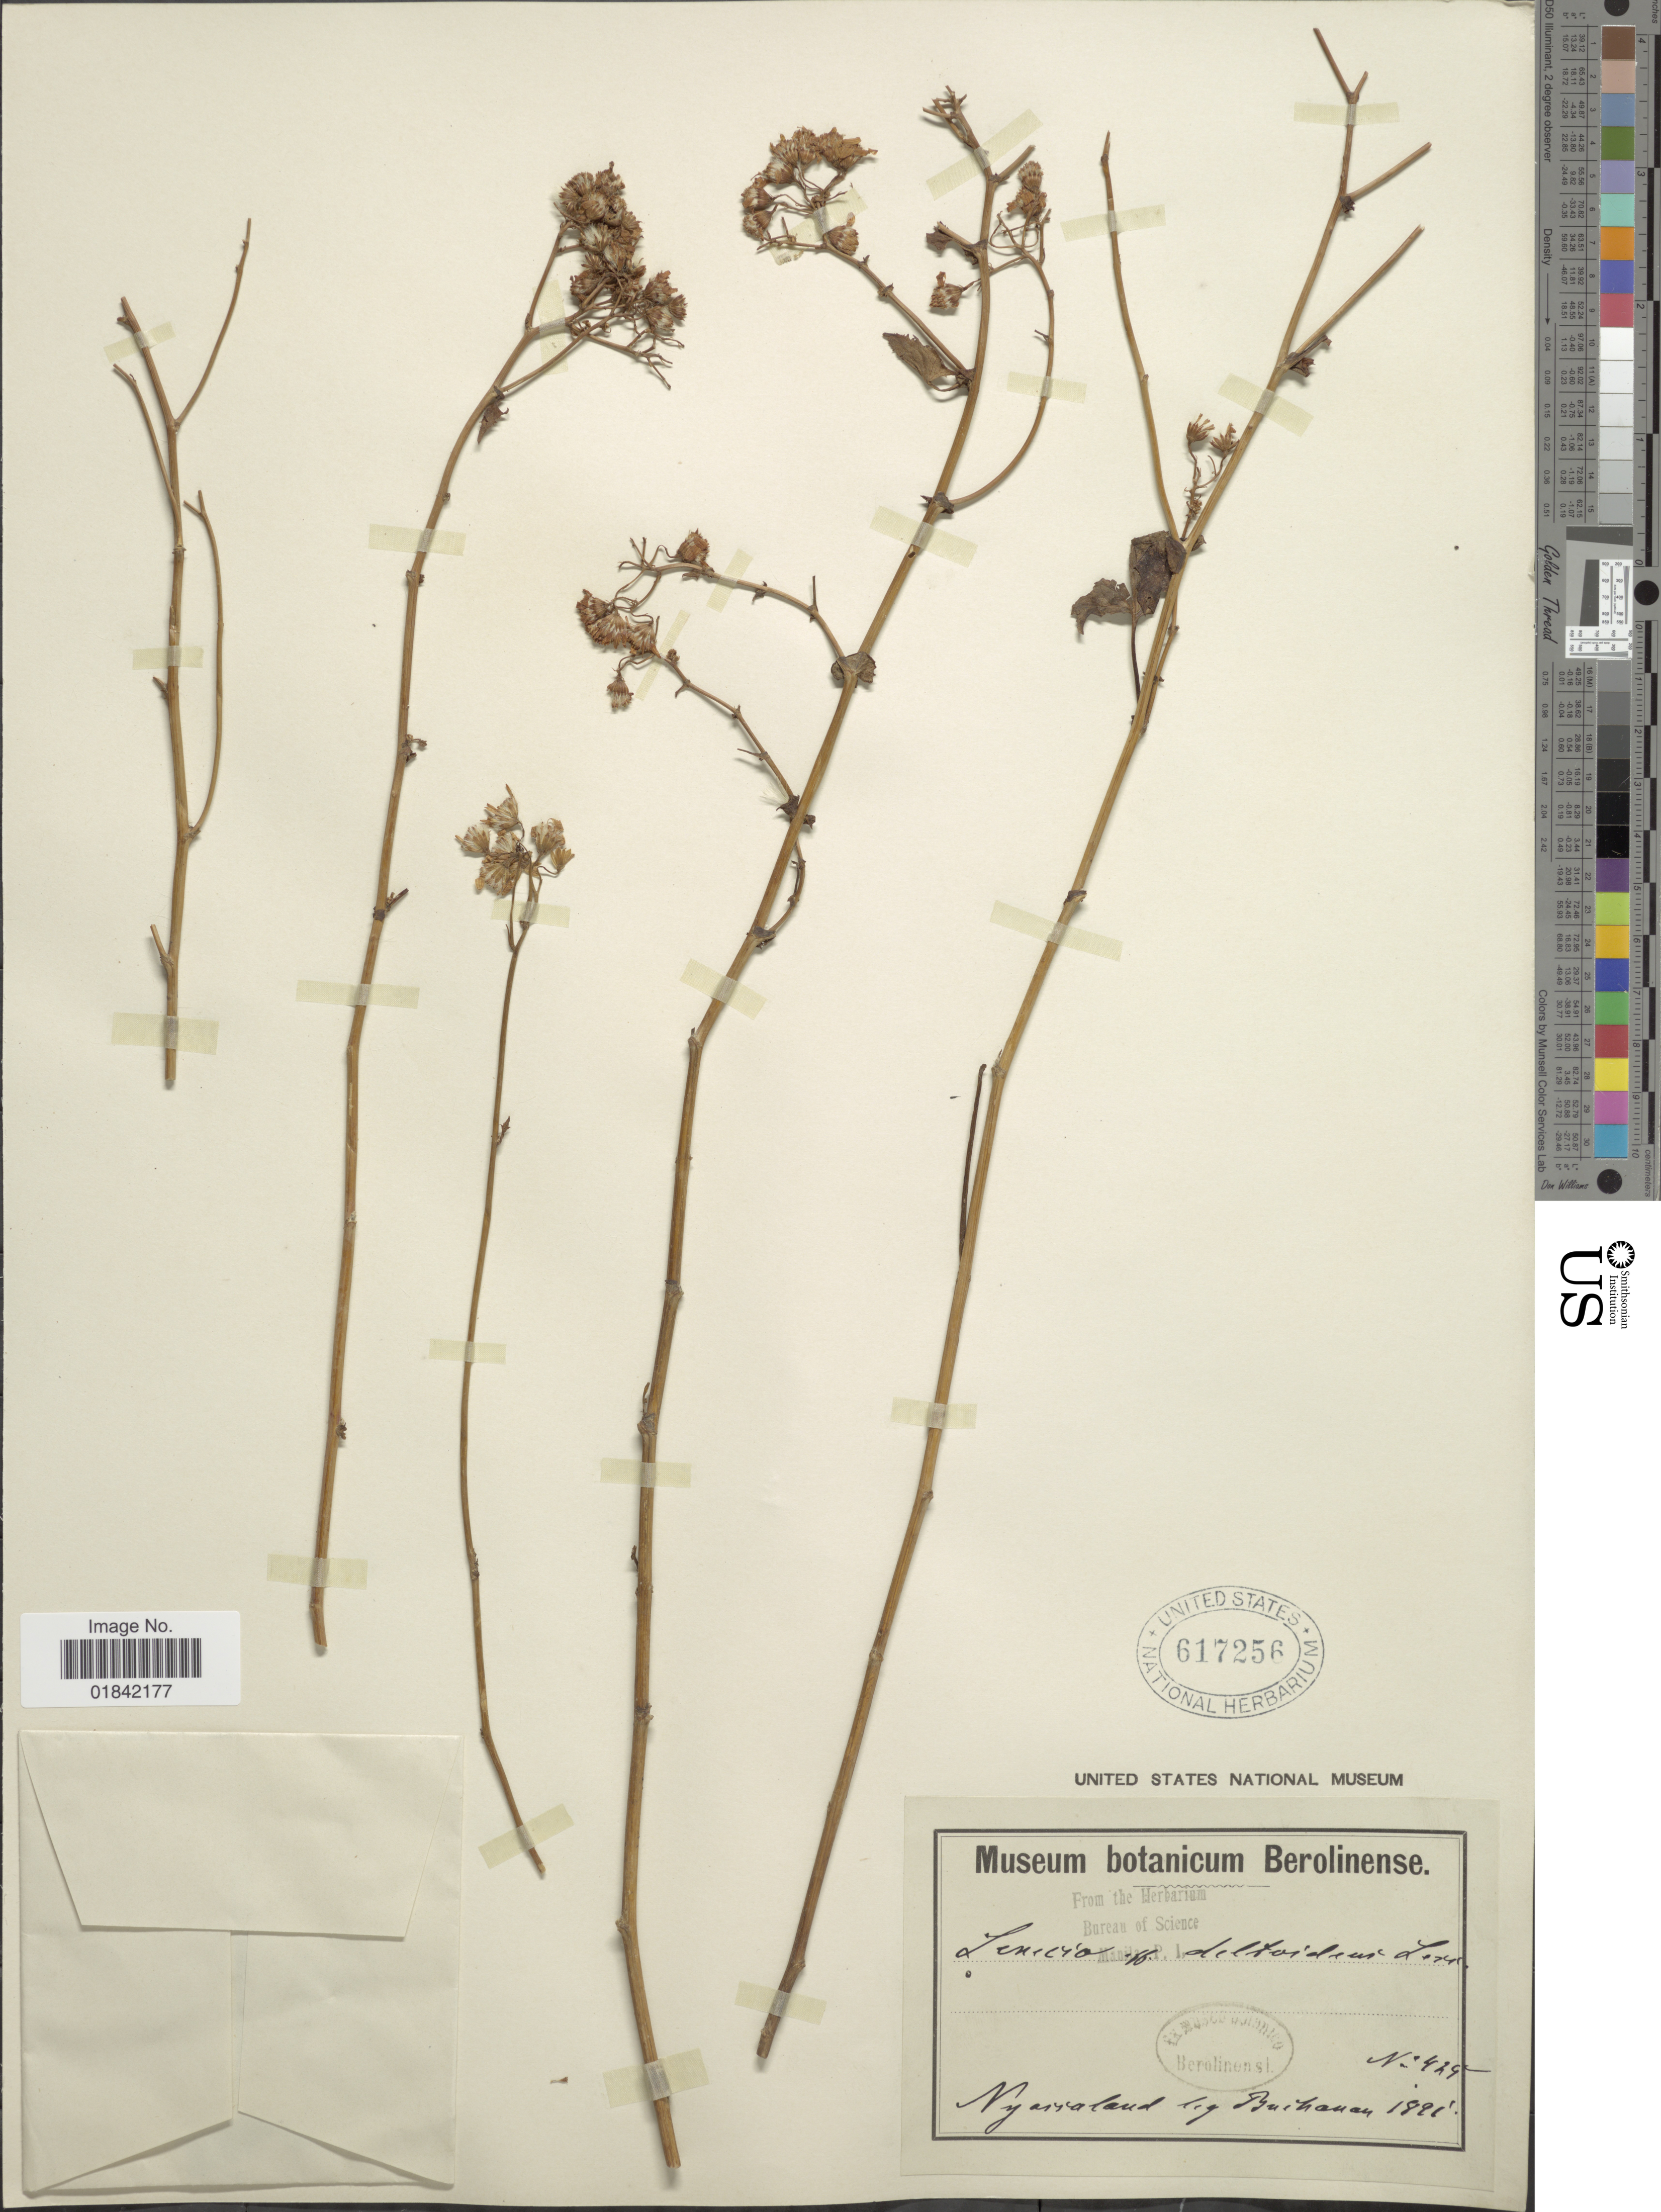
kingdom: Plantae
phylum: Tracheophyta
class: Magnoliopsida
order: Asterales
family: Asteraceae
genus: Senecio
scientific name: Senecio deltoideus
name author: Less.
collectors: J. Buchanan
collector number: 429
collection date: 1891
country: Malawi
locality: Nyassaland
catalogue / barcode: US 617256